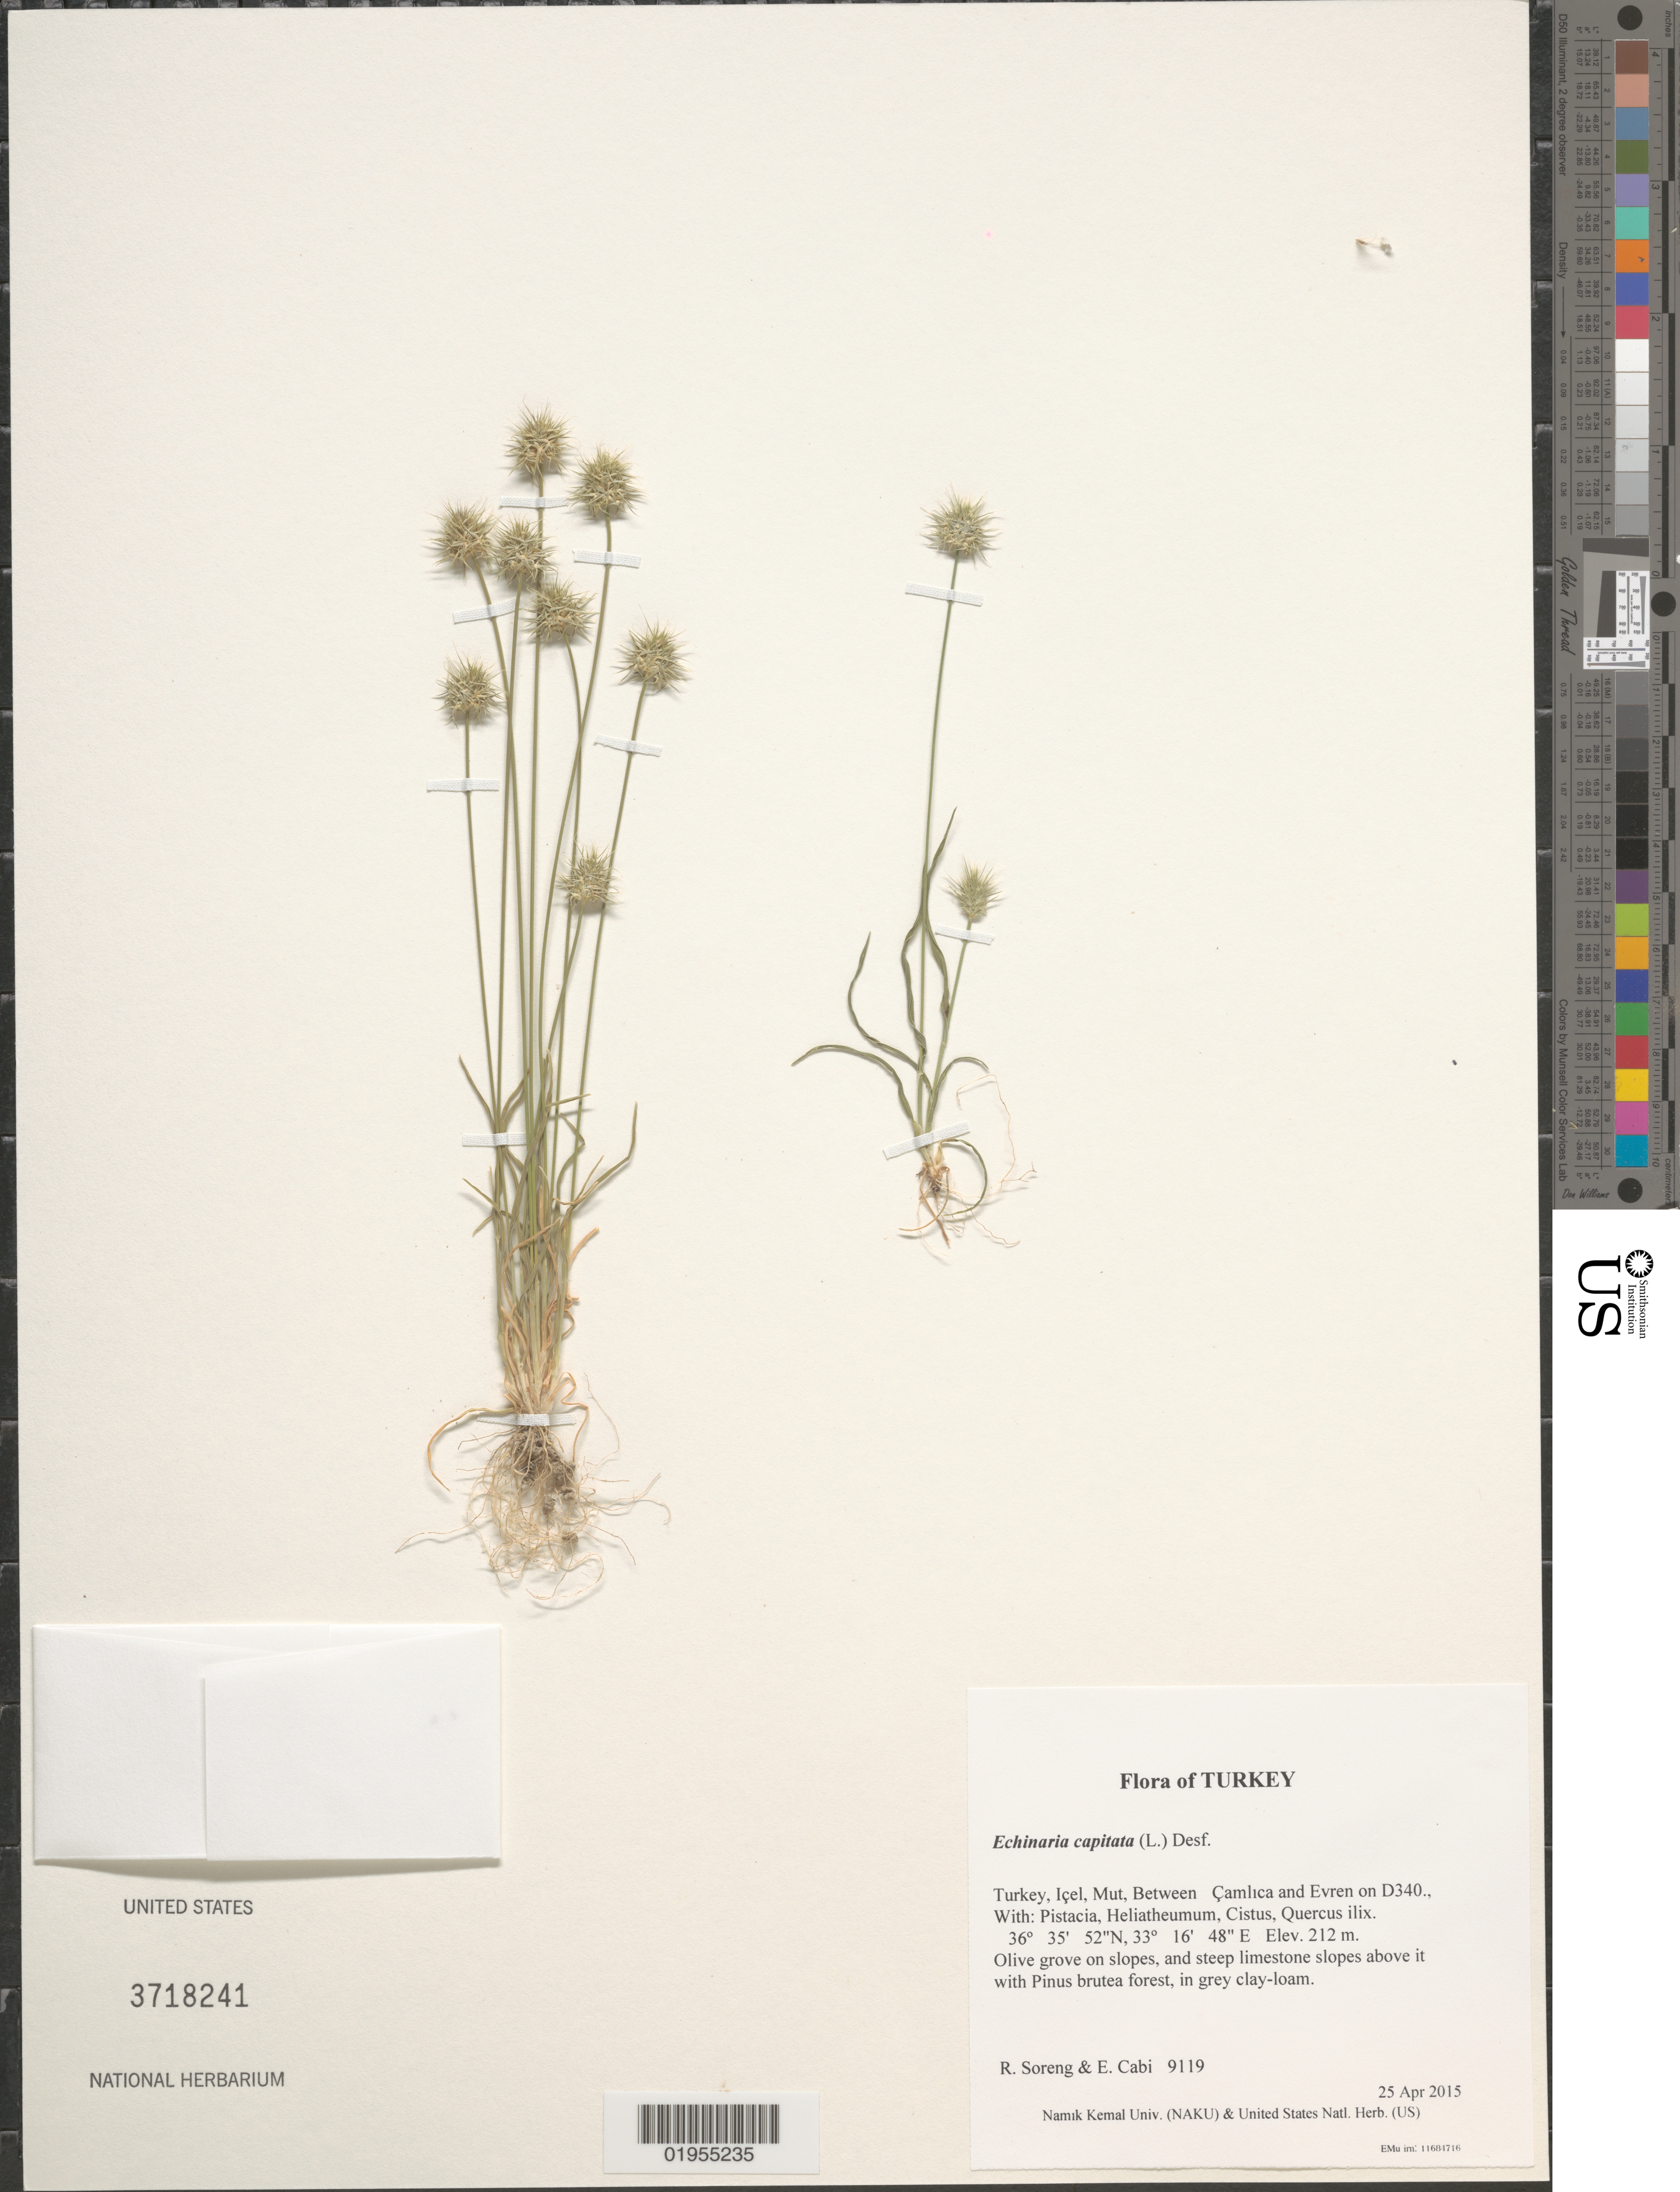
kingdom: Plantae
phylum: Tracheophyta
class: Liliopsida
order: Poales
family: Poaceae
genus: Echinaria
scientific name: Echinaria capitata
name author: (L.) Desf.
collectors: R. J. Soreng & E. Cabi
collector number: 9119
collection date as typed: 2015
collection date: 2015-04-25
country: Turkey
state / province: Mersin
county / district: Mut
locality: Between Camlica and Evren on D340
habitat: Olive grove on slopes, and steep limestone slopes above it with Pinus brutea forest, in grey clay-loam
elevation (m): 212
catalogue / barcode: US 3718241